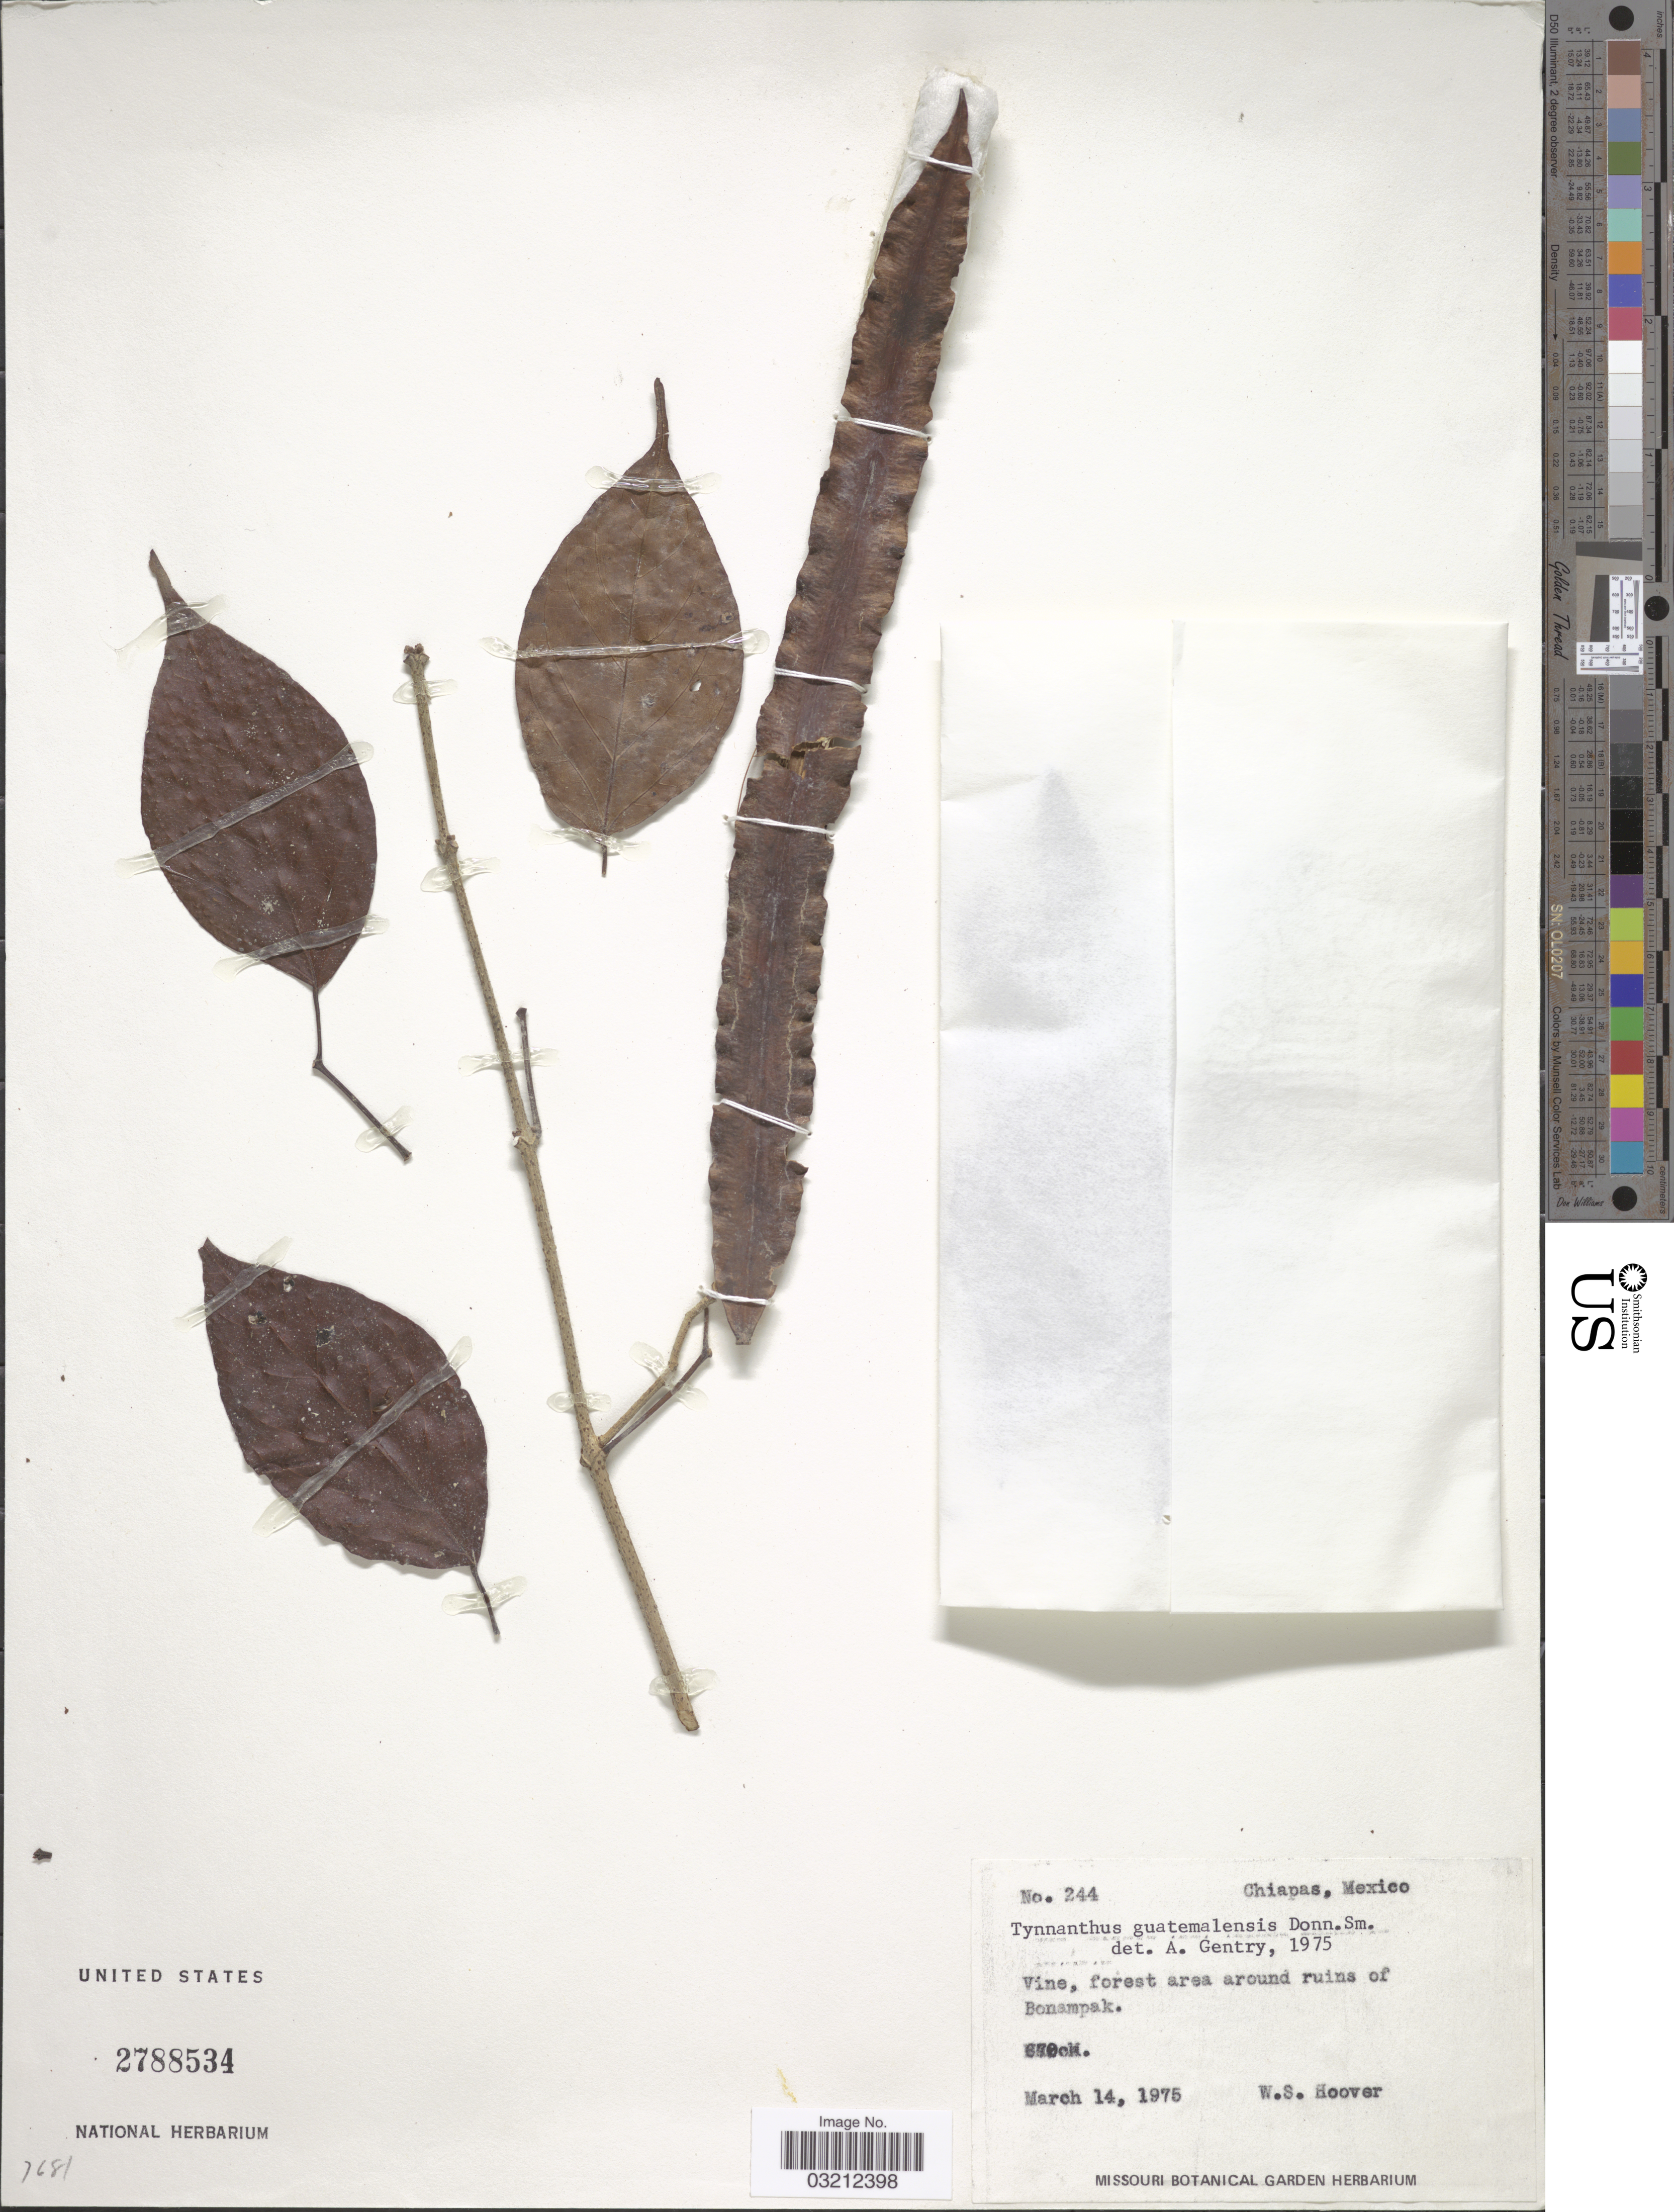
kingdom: Plantae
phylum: Tracheophyta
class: Magnoliopsida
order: Lamiales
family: Bignoniaceae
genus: Tynanthus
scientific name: Tynanthus guatemalensis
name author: Donn. Sm.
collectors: W. S. Hoover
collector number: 244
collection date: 1975-03-14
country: Mexico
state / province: Chiapas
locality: Forest area around ruins of Bonampak.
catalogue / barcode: US 2788543